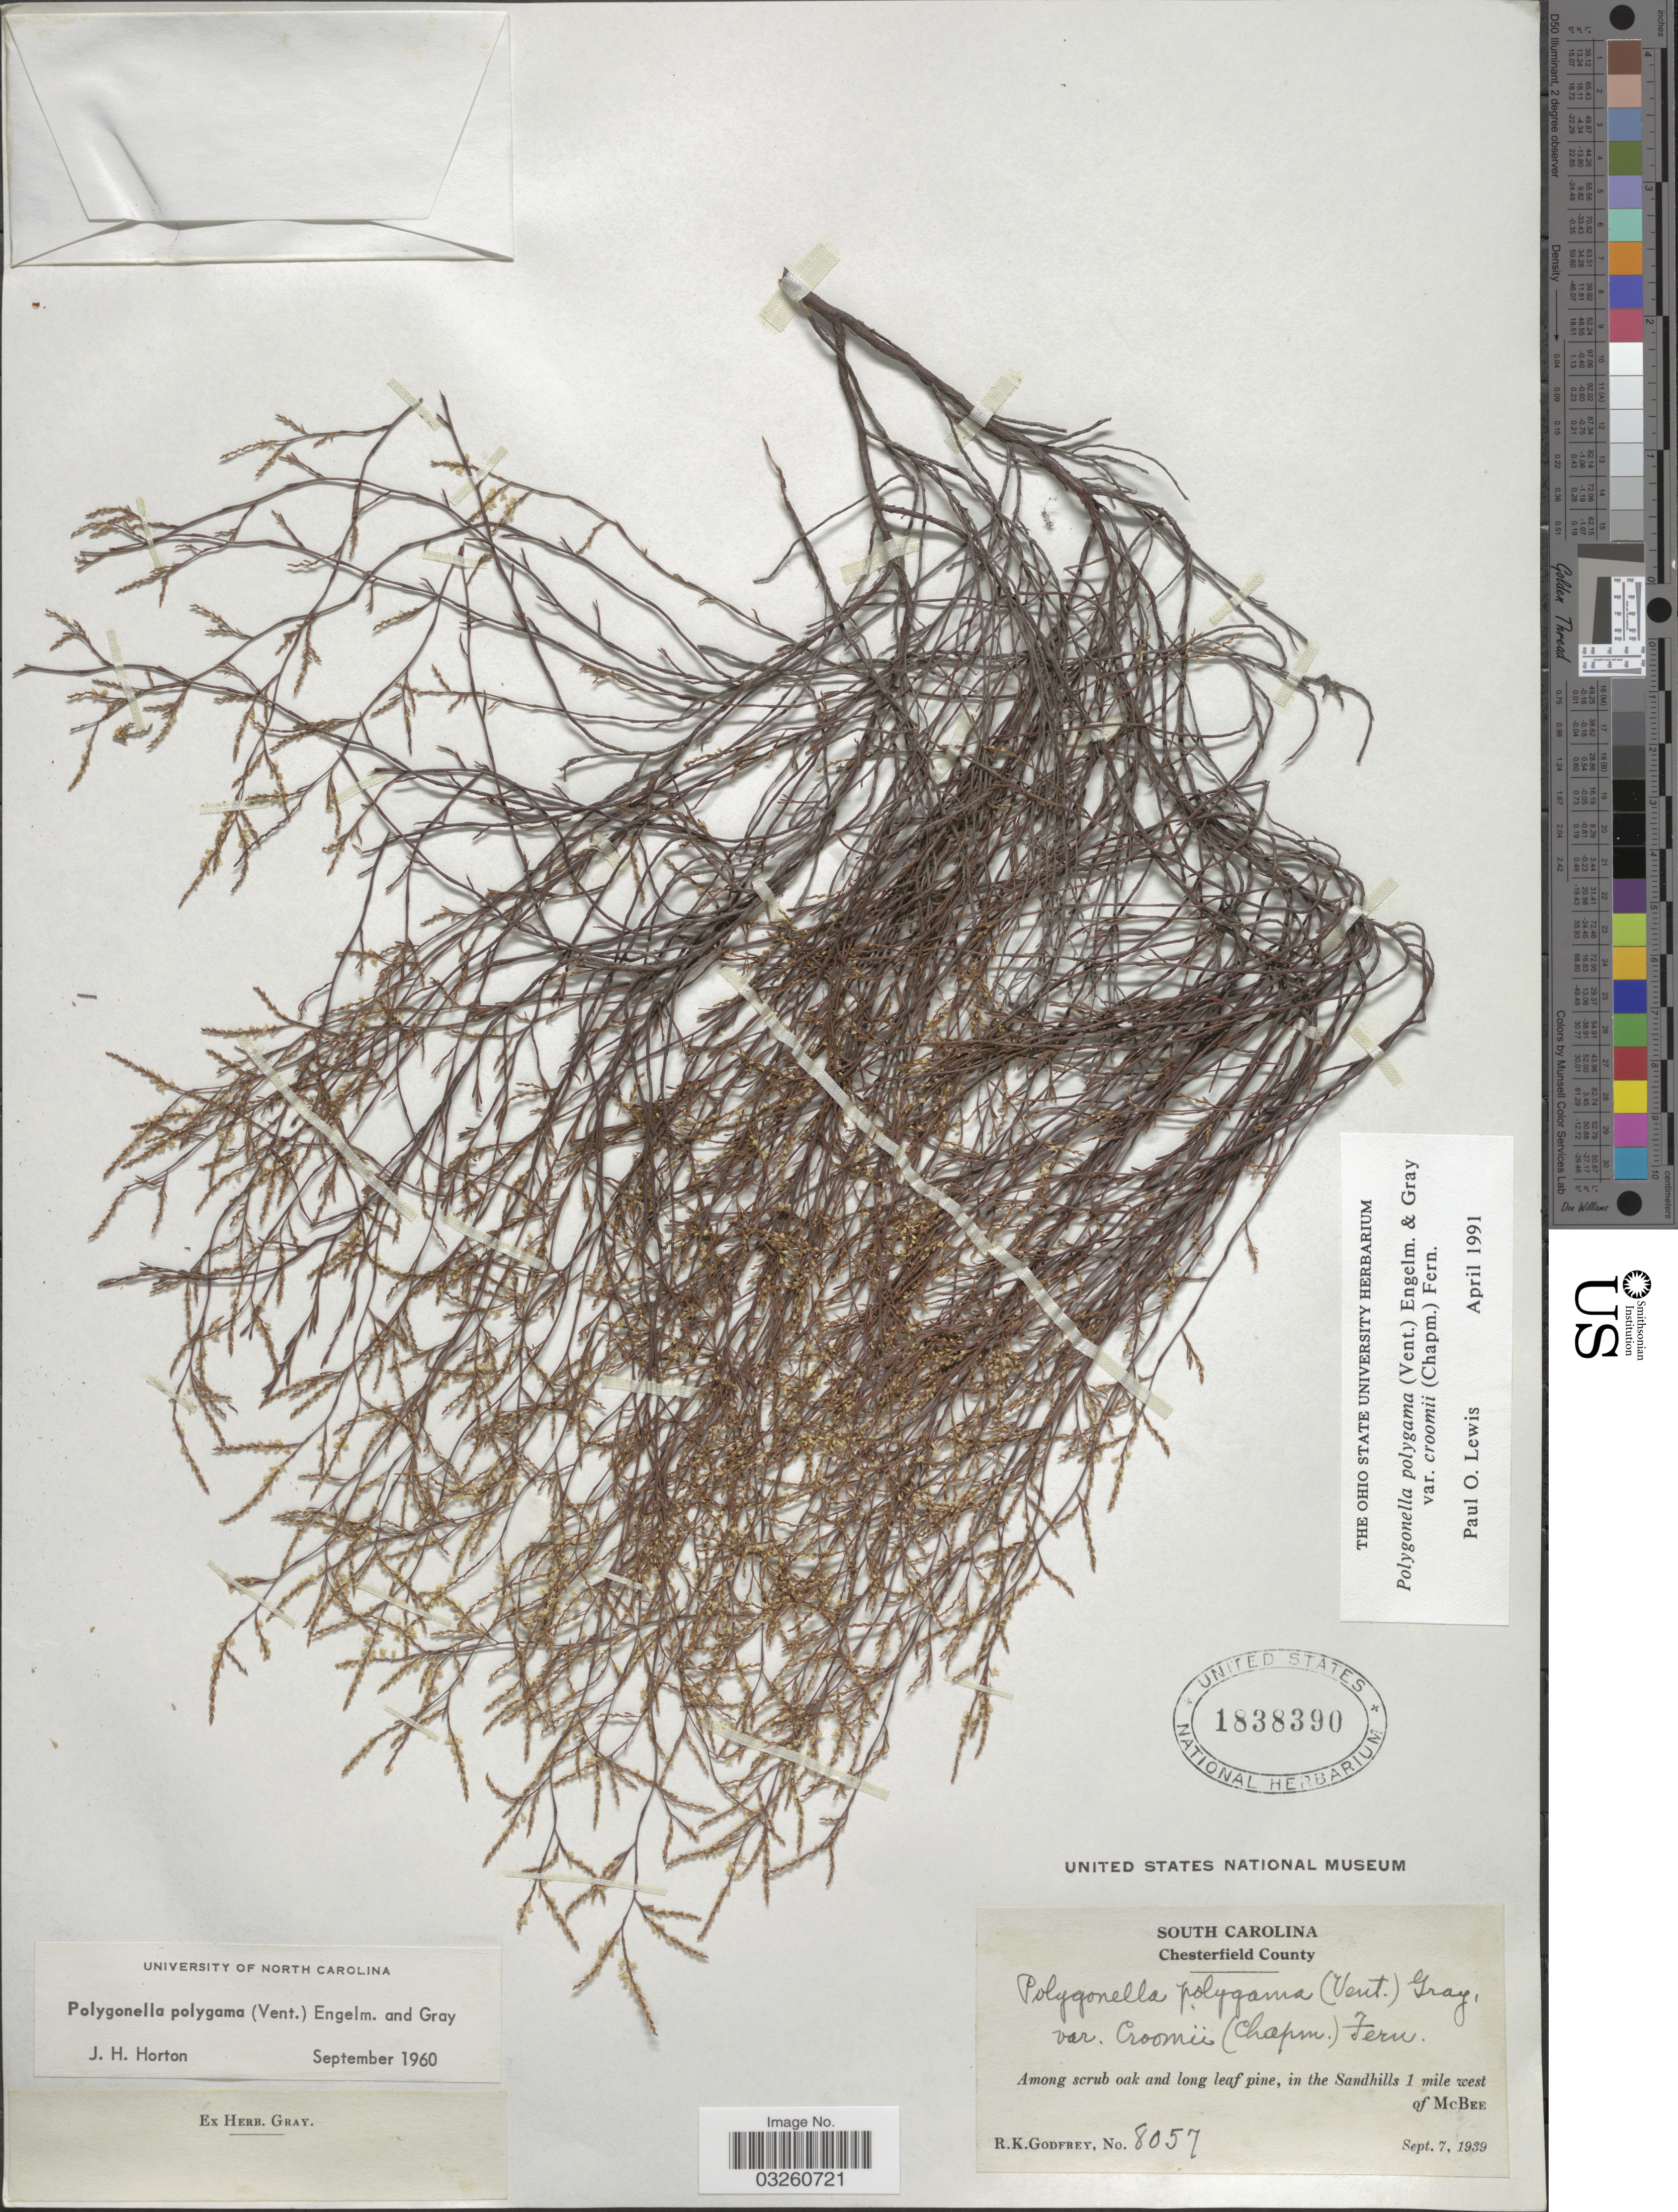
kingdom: Plantae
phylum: Tracheophyta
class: Magnoliopsida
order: Caryophyllales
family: Polygonaceae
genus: Polygonella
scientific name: Polygonella polygama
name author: (Vent.) Engelm. & A. Gray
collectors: R. K. Godfrey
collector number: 8057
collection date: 1939-09-07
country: United States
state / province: South Carolina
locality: Chesterfield County. Among scrub oak and long leaf pine, in the Sandhills 1 mile west of McBee.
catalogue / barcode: US 1838390